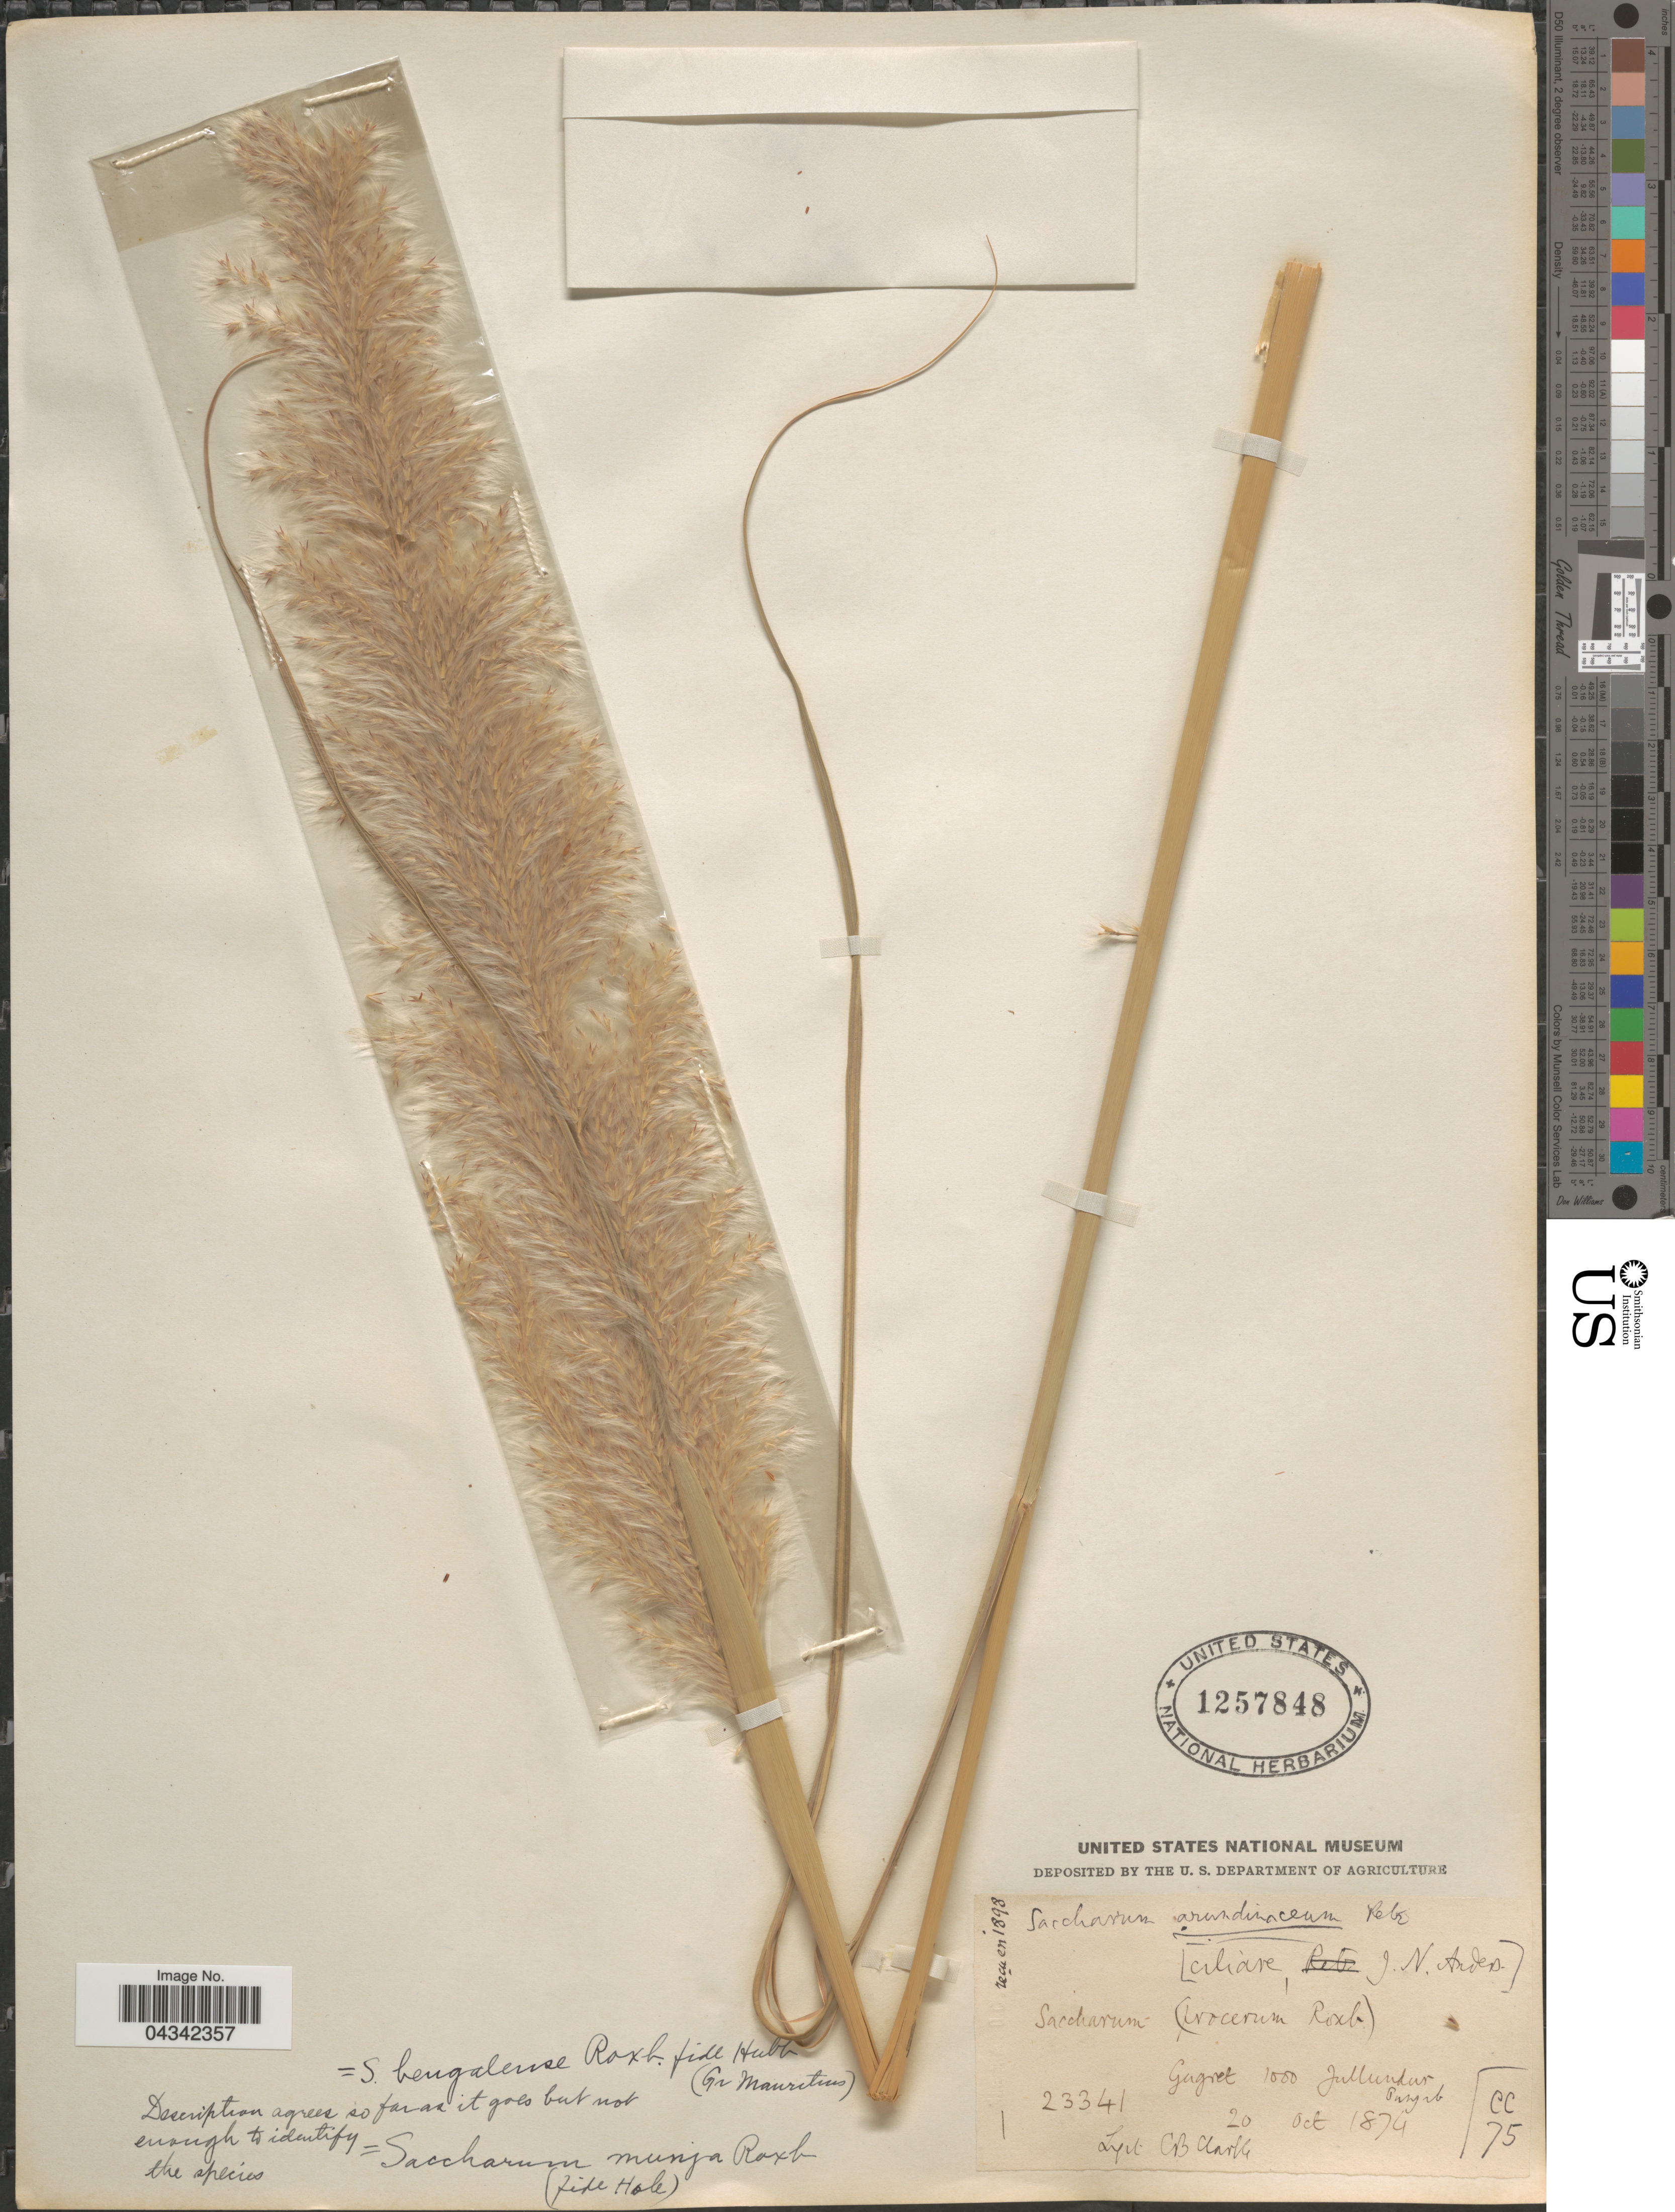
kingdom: Plantae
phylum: Tracheophyta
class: Liliopsida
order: Poales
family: Poaceae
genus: Tripidium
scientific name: Tripidium bengalense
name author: (Retz.) H. Scholz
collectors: C. B. Clarke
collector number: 23341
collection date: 1874-10-20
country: India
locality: Gagret. Jullundur. Punjab.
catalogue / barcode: US 1257848